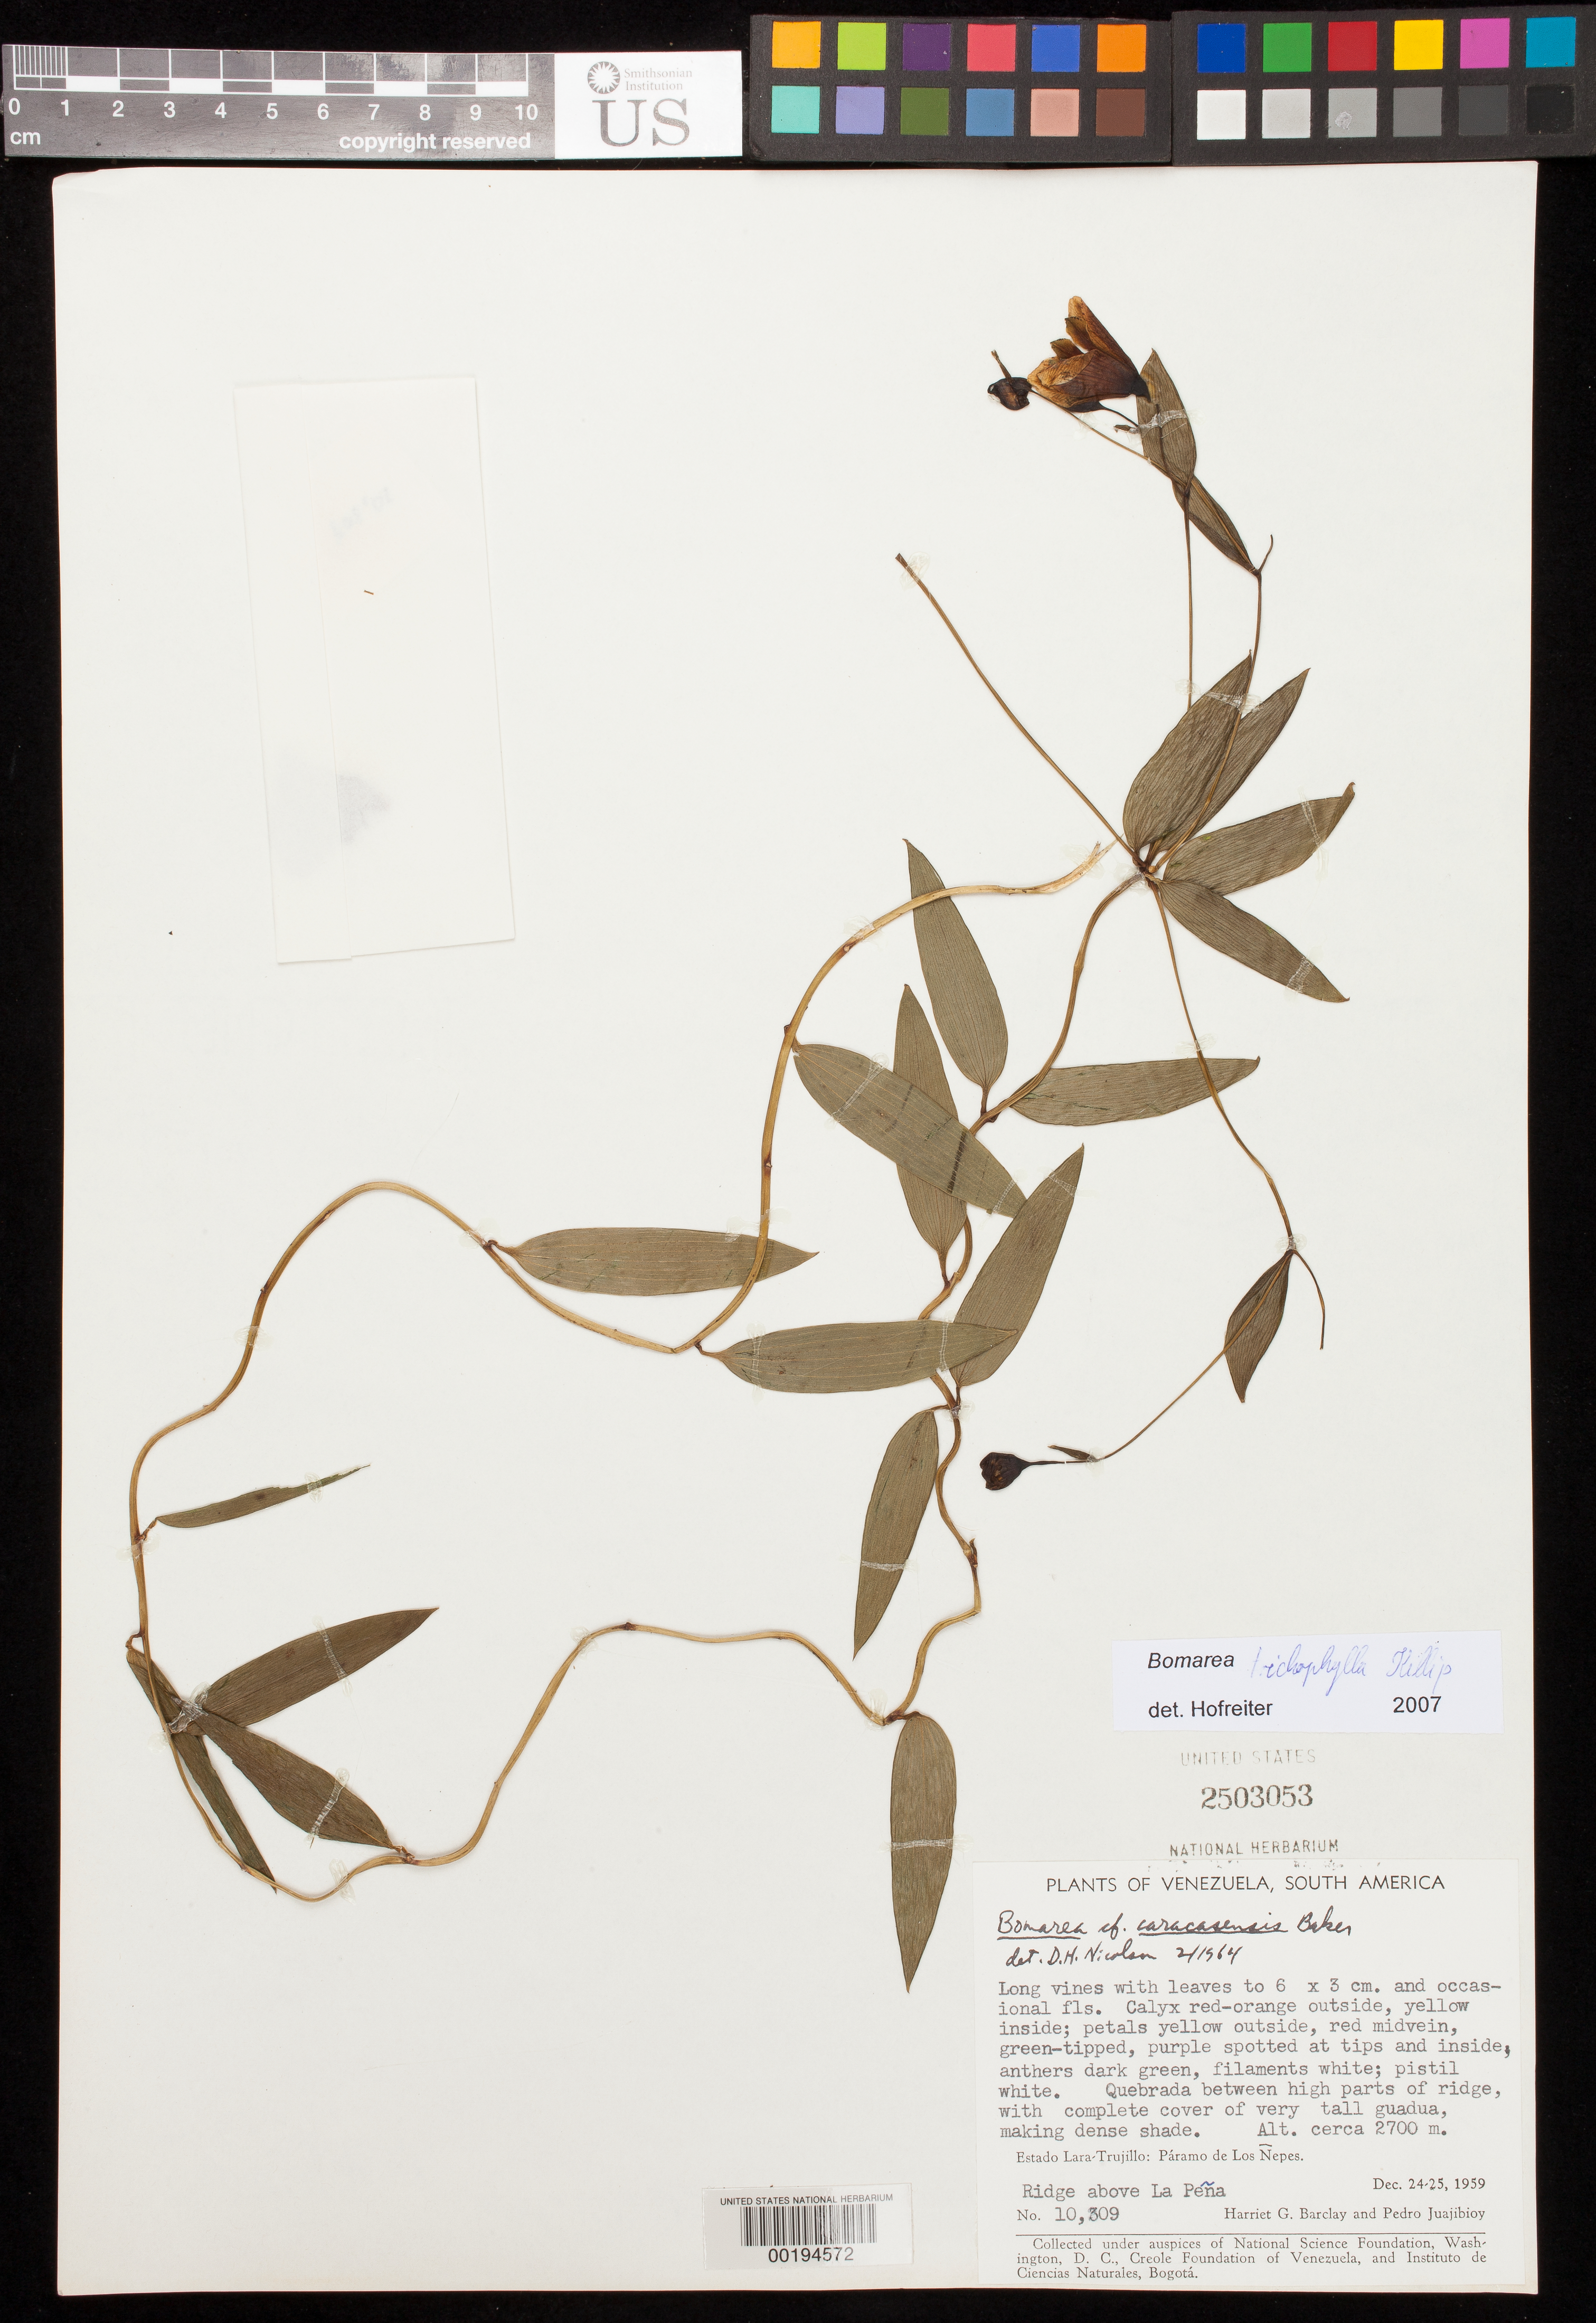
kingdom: Plantae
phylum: Tracheophyta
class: Liliopsida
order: Liliales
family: Alstroemeriaceae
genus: Bomarea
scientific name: Bomarea caraccensis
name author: Herb.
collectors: H. G. Barclay & P. Juajibioy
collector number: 10309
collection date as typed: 24 Dec 1959 to 25 Dec 1959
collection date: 1959-12-24/1959-12-25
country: Venezuela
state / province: Lara / Trujillo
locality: Paramo de los nepes; ridge above la pena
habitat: Dense shade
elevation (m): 2700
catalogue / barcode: US 2503053